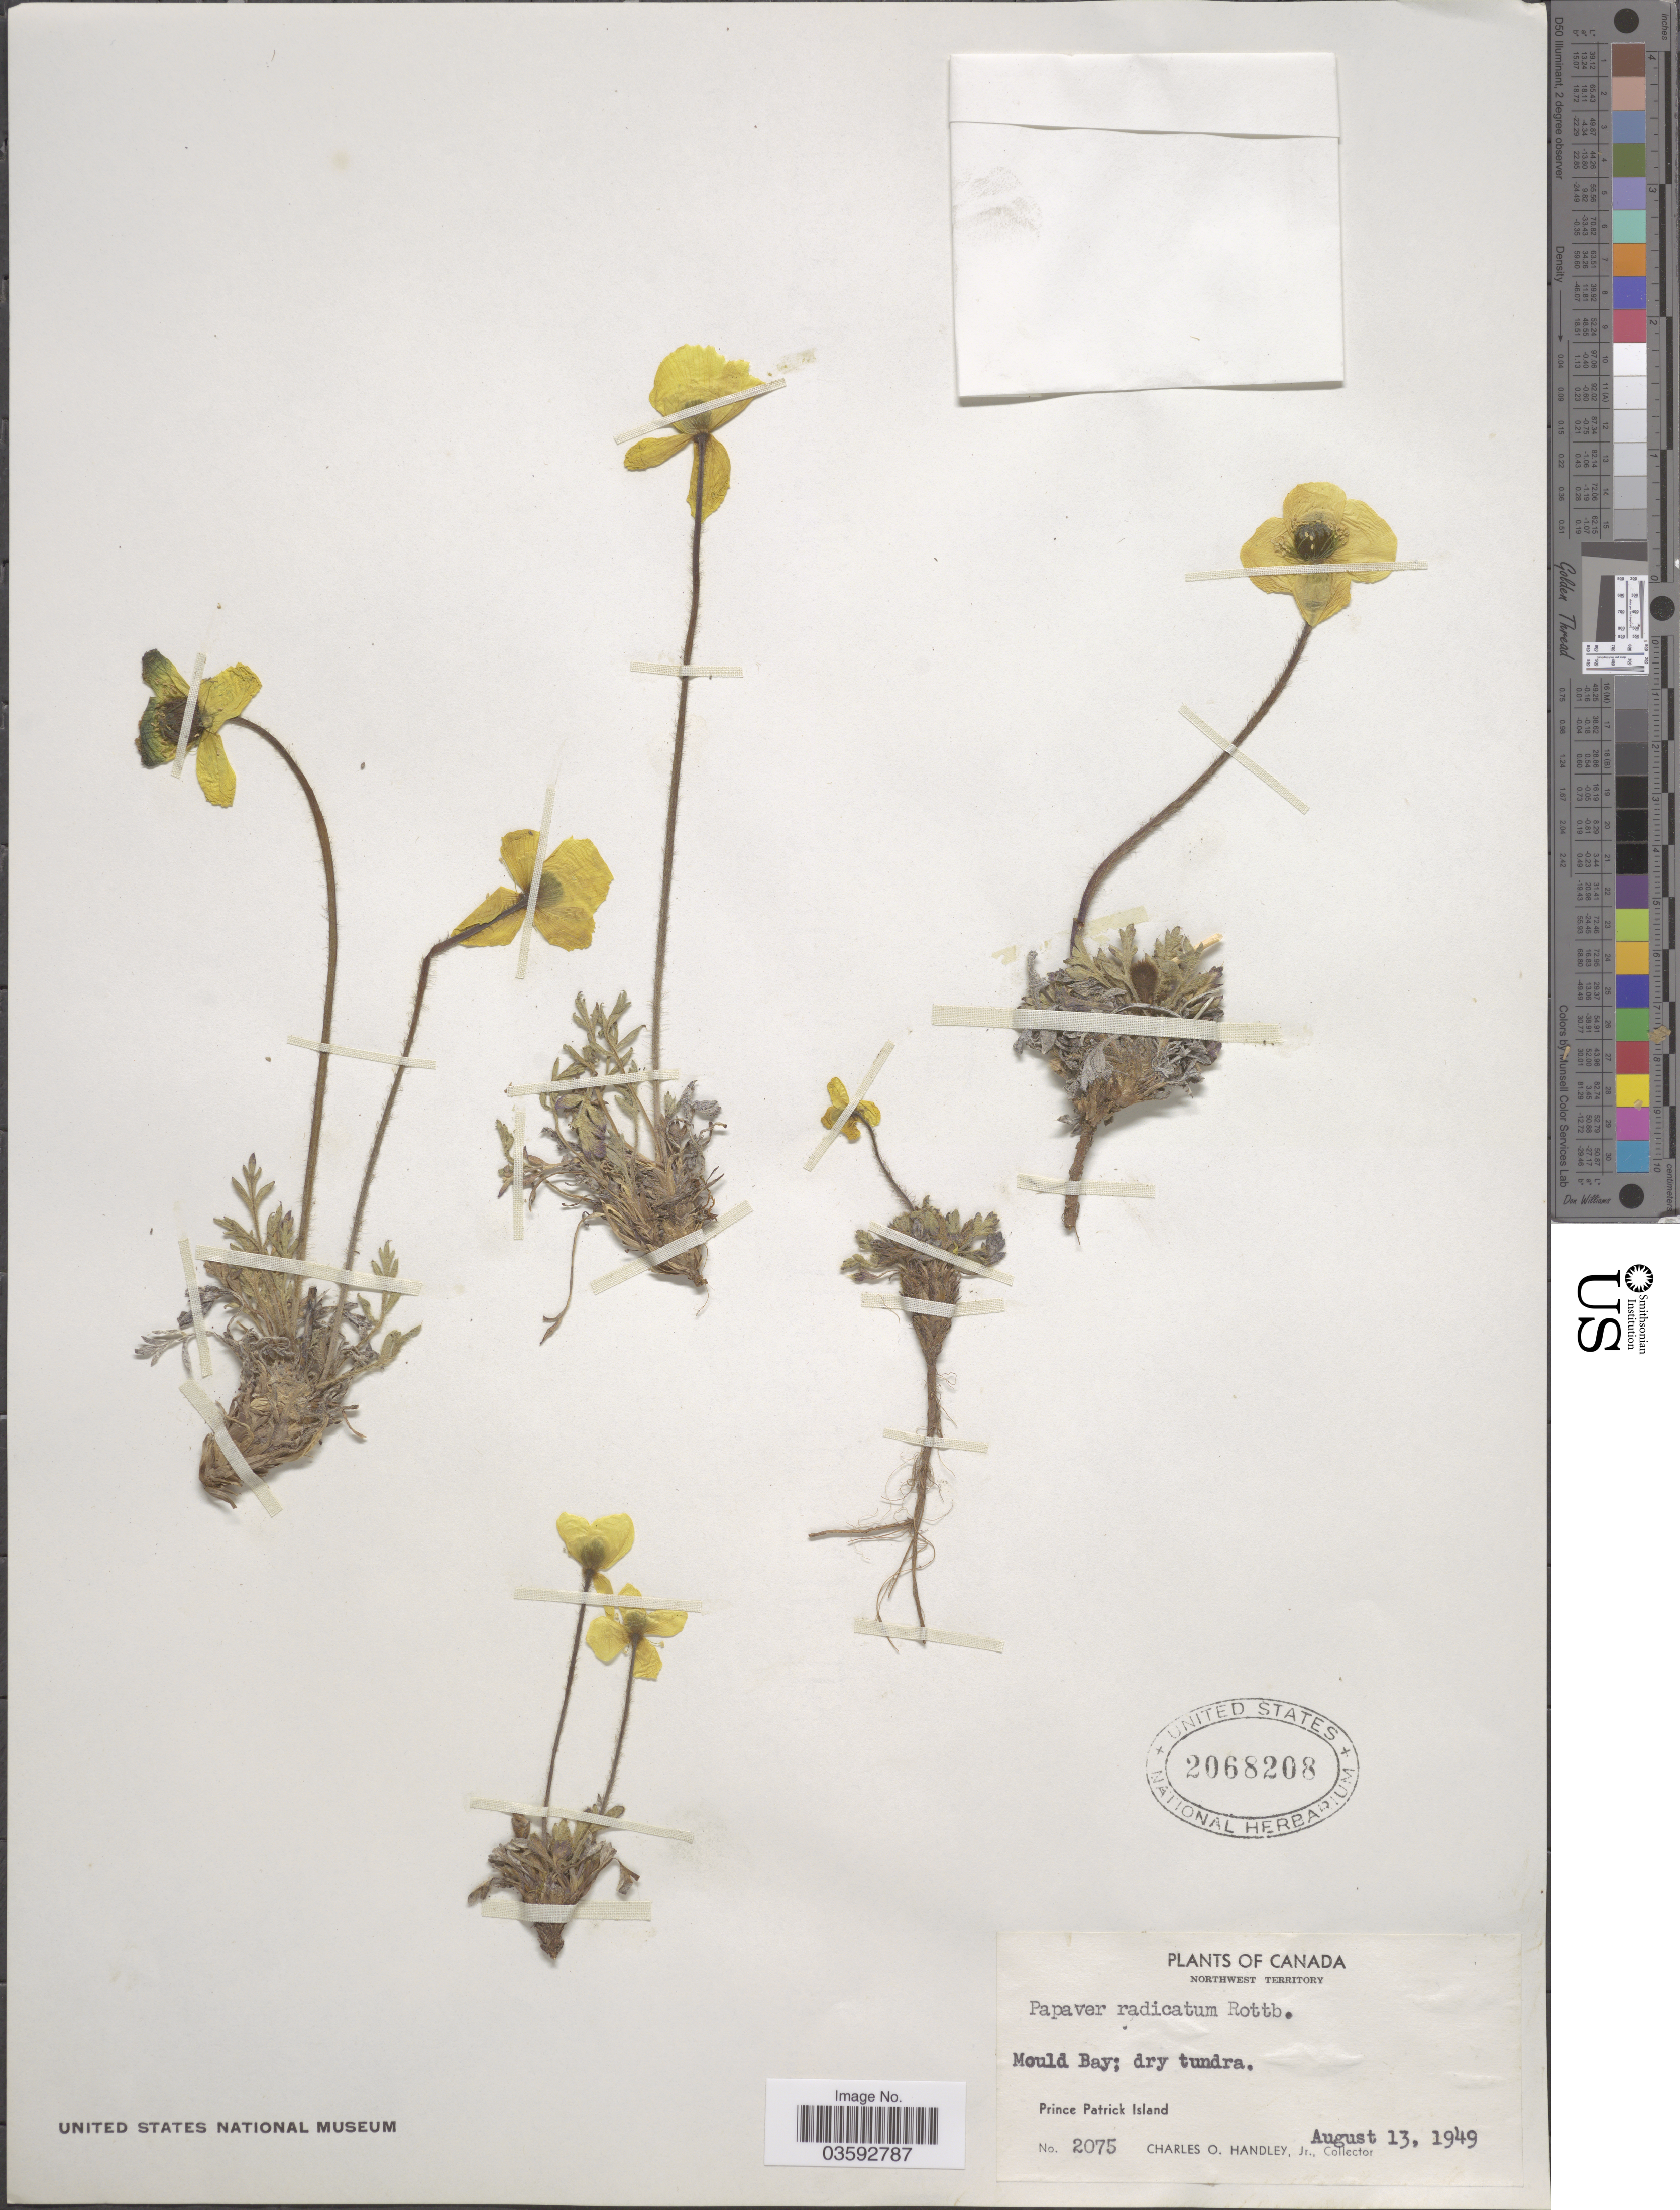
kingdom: Plantae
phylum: Tracheophyta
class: Magnoliopsida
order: Ranunculales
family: Papaveraceae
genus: Papaver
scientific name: Papaver nigroflavum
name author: D. Löve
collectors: C. Handley Jr.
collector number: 2075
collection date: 1949-08-13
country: Canada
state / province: Northwest Territories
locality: Northwest Territory. Mould Bay. Prince Patrick Island.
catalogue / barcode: US 2068208